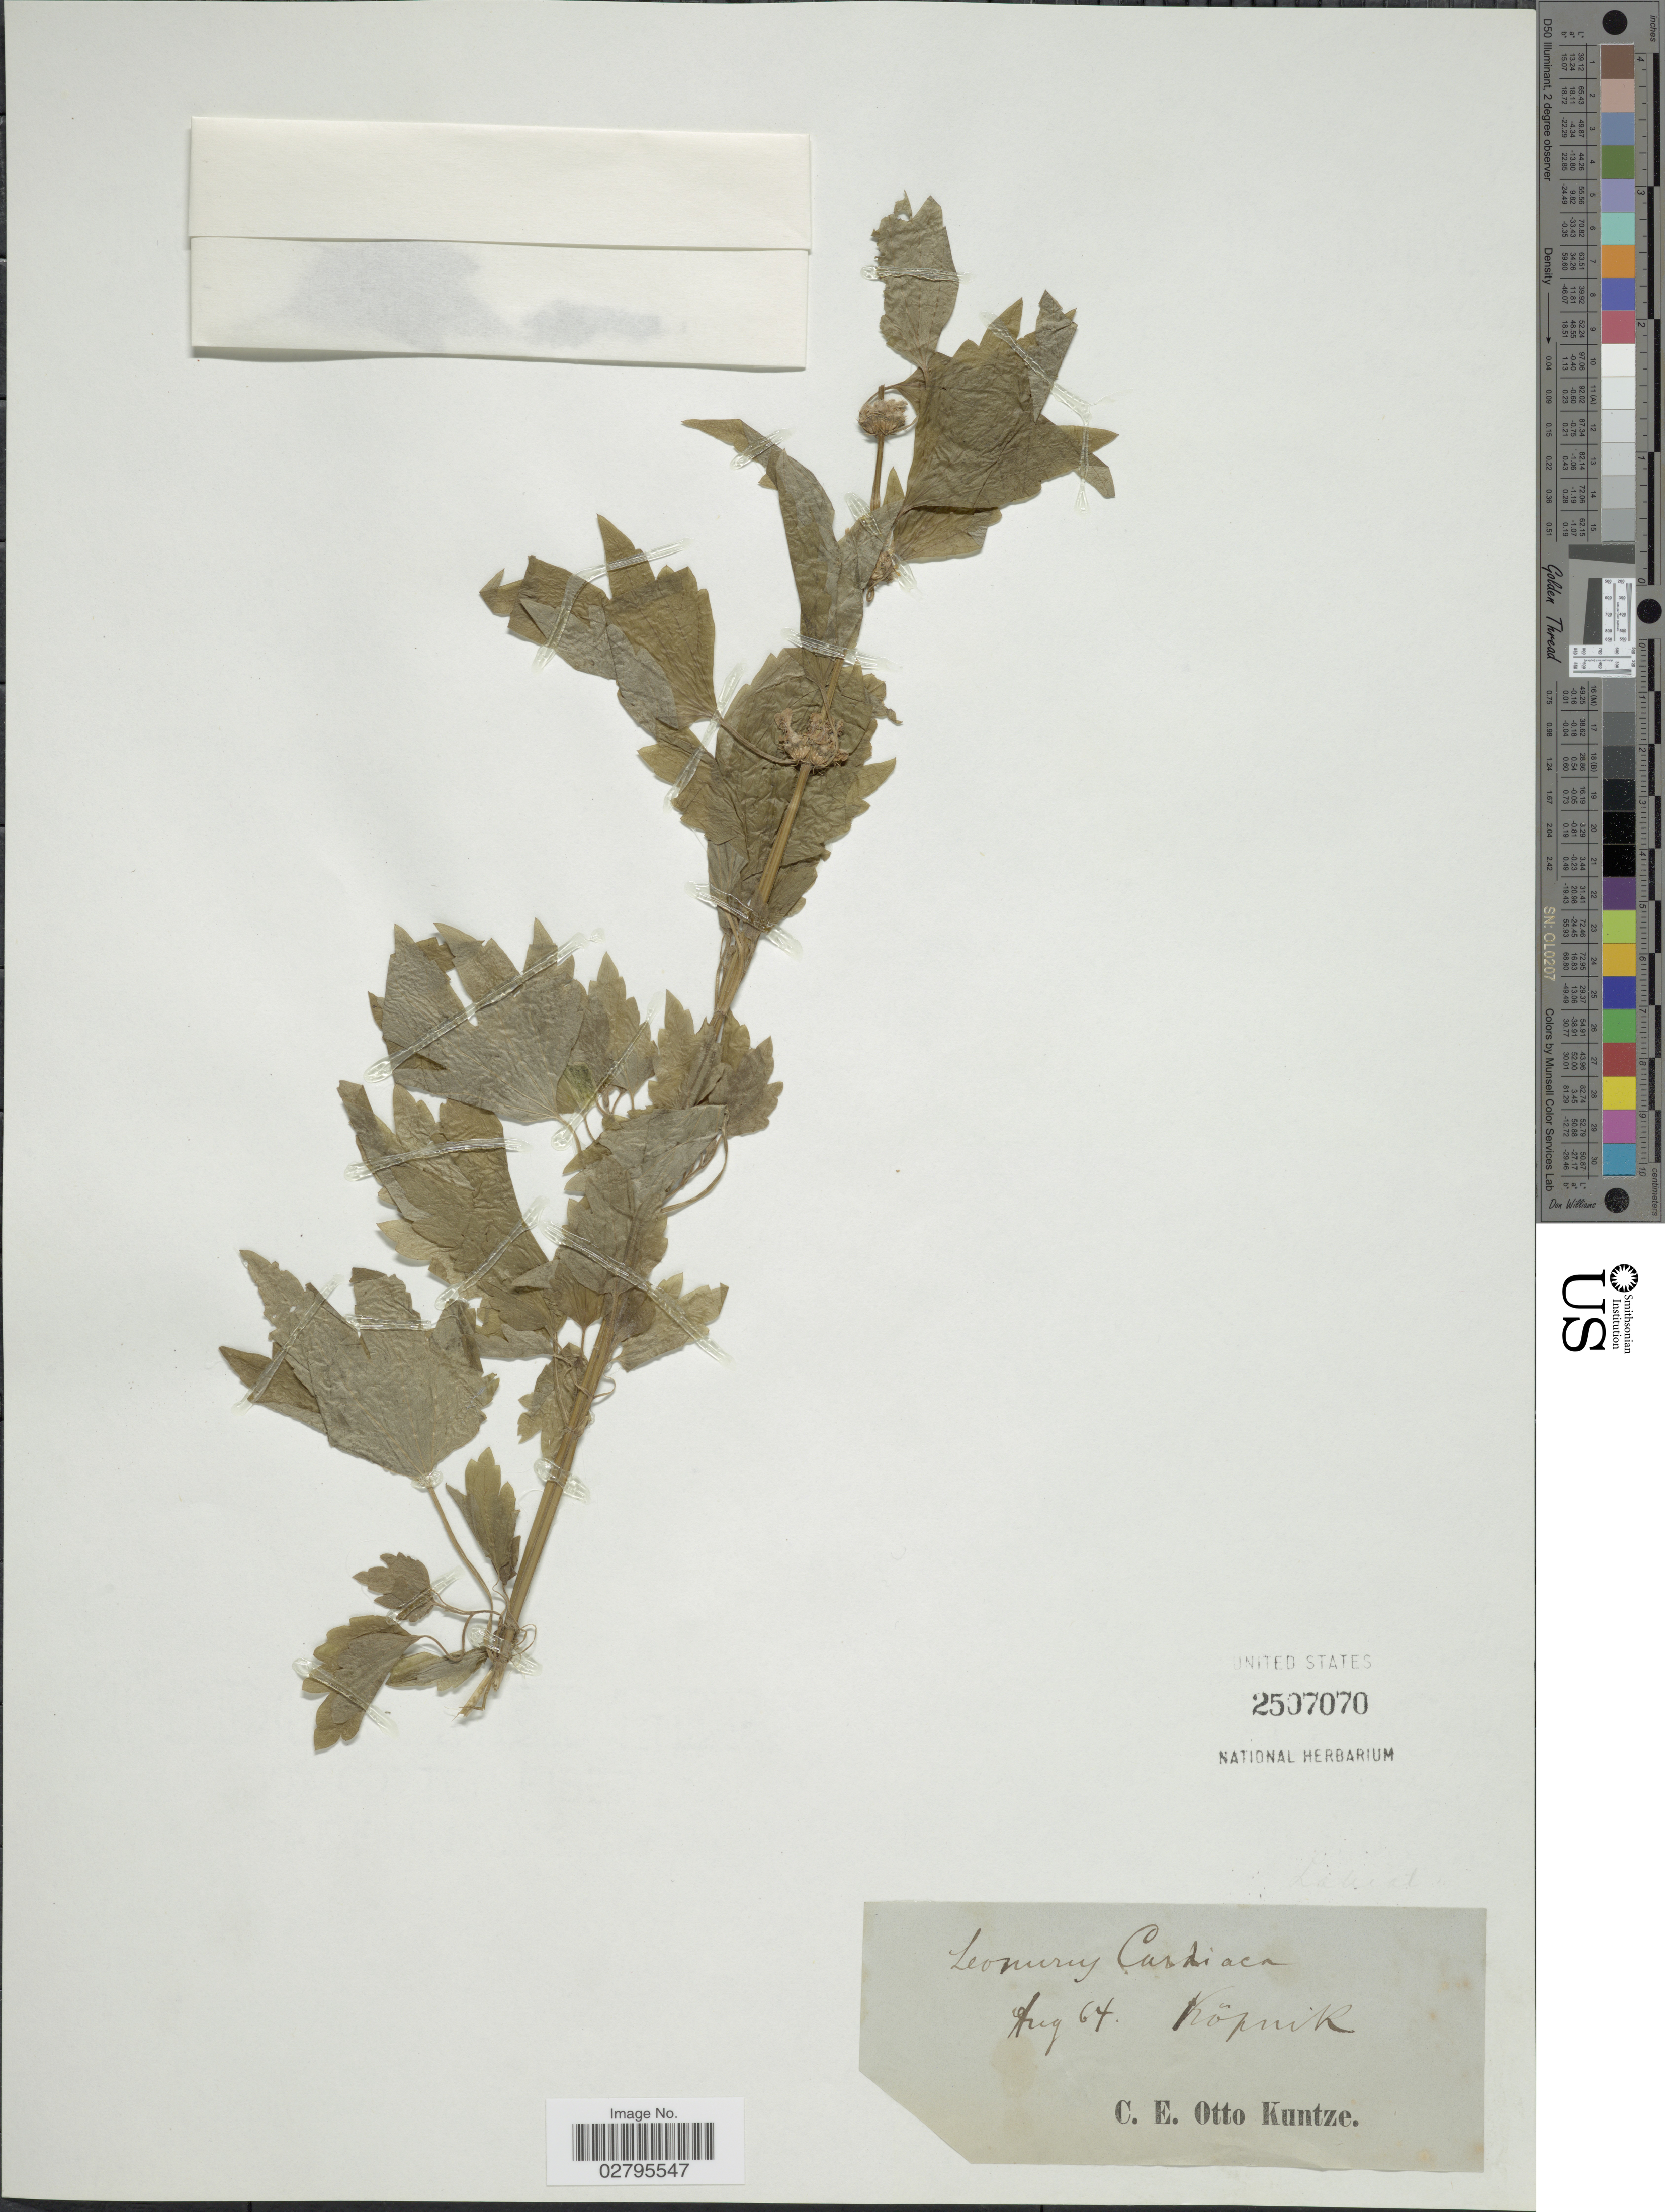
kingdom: Plantae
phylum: Tracheophyta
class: Magnoliopsida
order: Lamiales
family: Lamiaceae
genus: Leonurus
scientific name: Leonurus cardiaca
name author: L.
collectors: C.E.O. Kuntze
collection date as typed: Transcribed d/m/y: /8/64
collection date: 1864-08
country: Germany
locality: Köpnik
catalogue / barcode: US 2507070